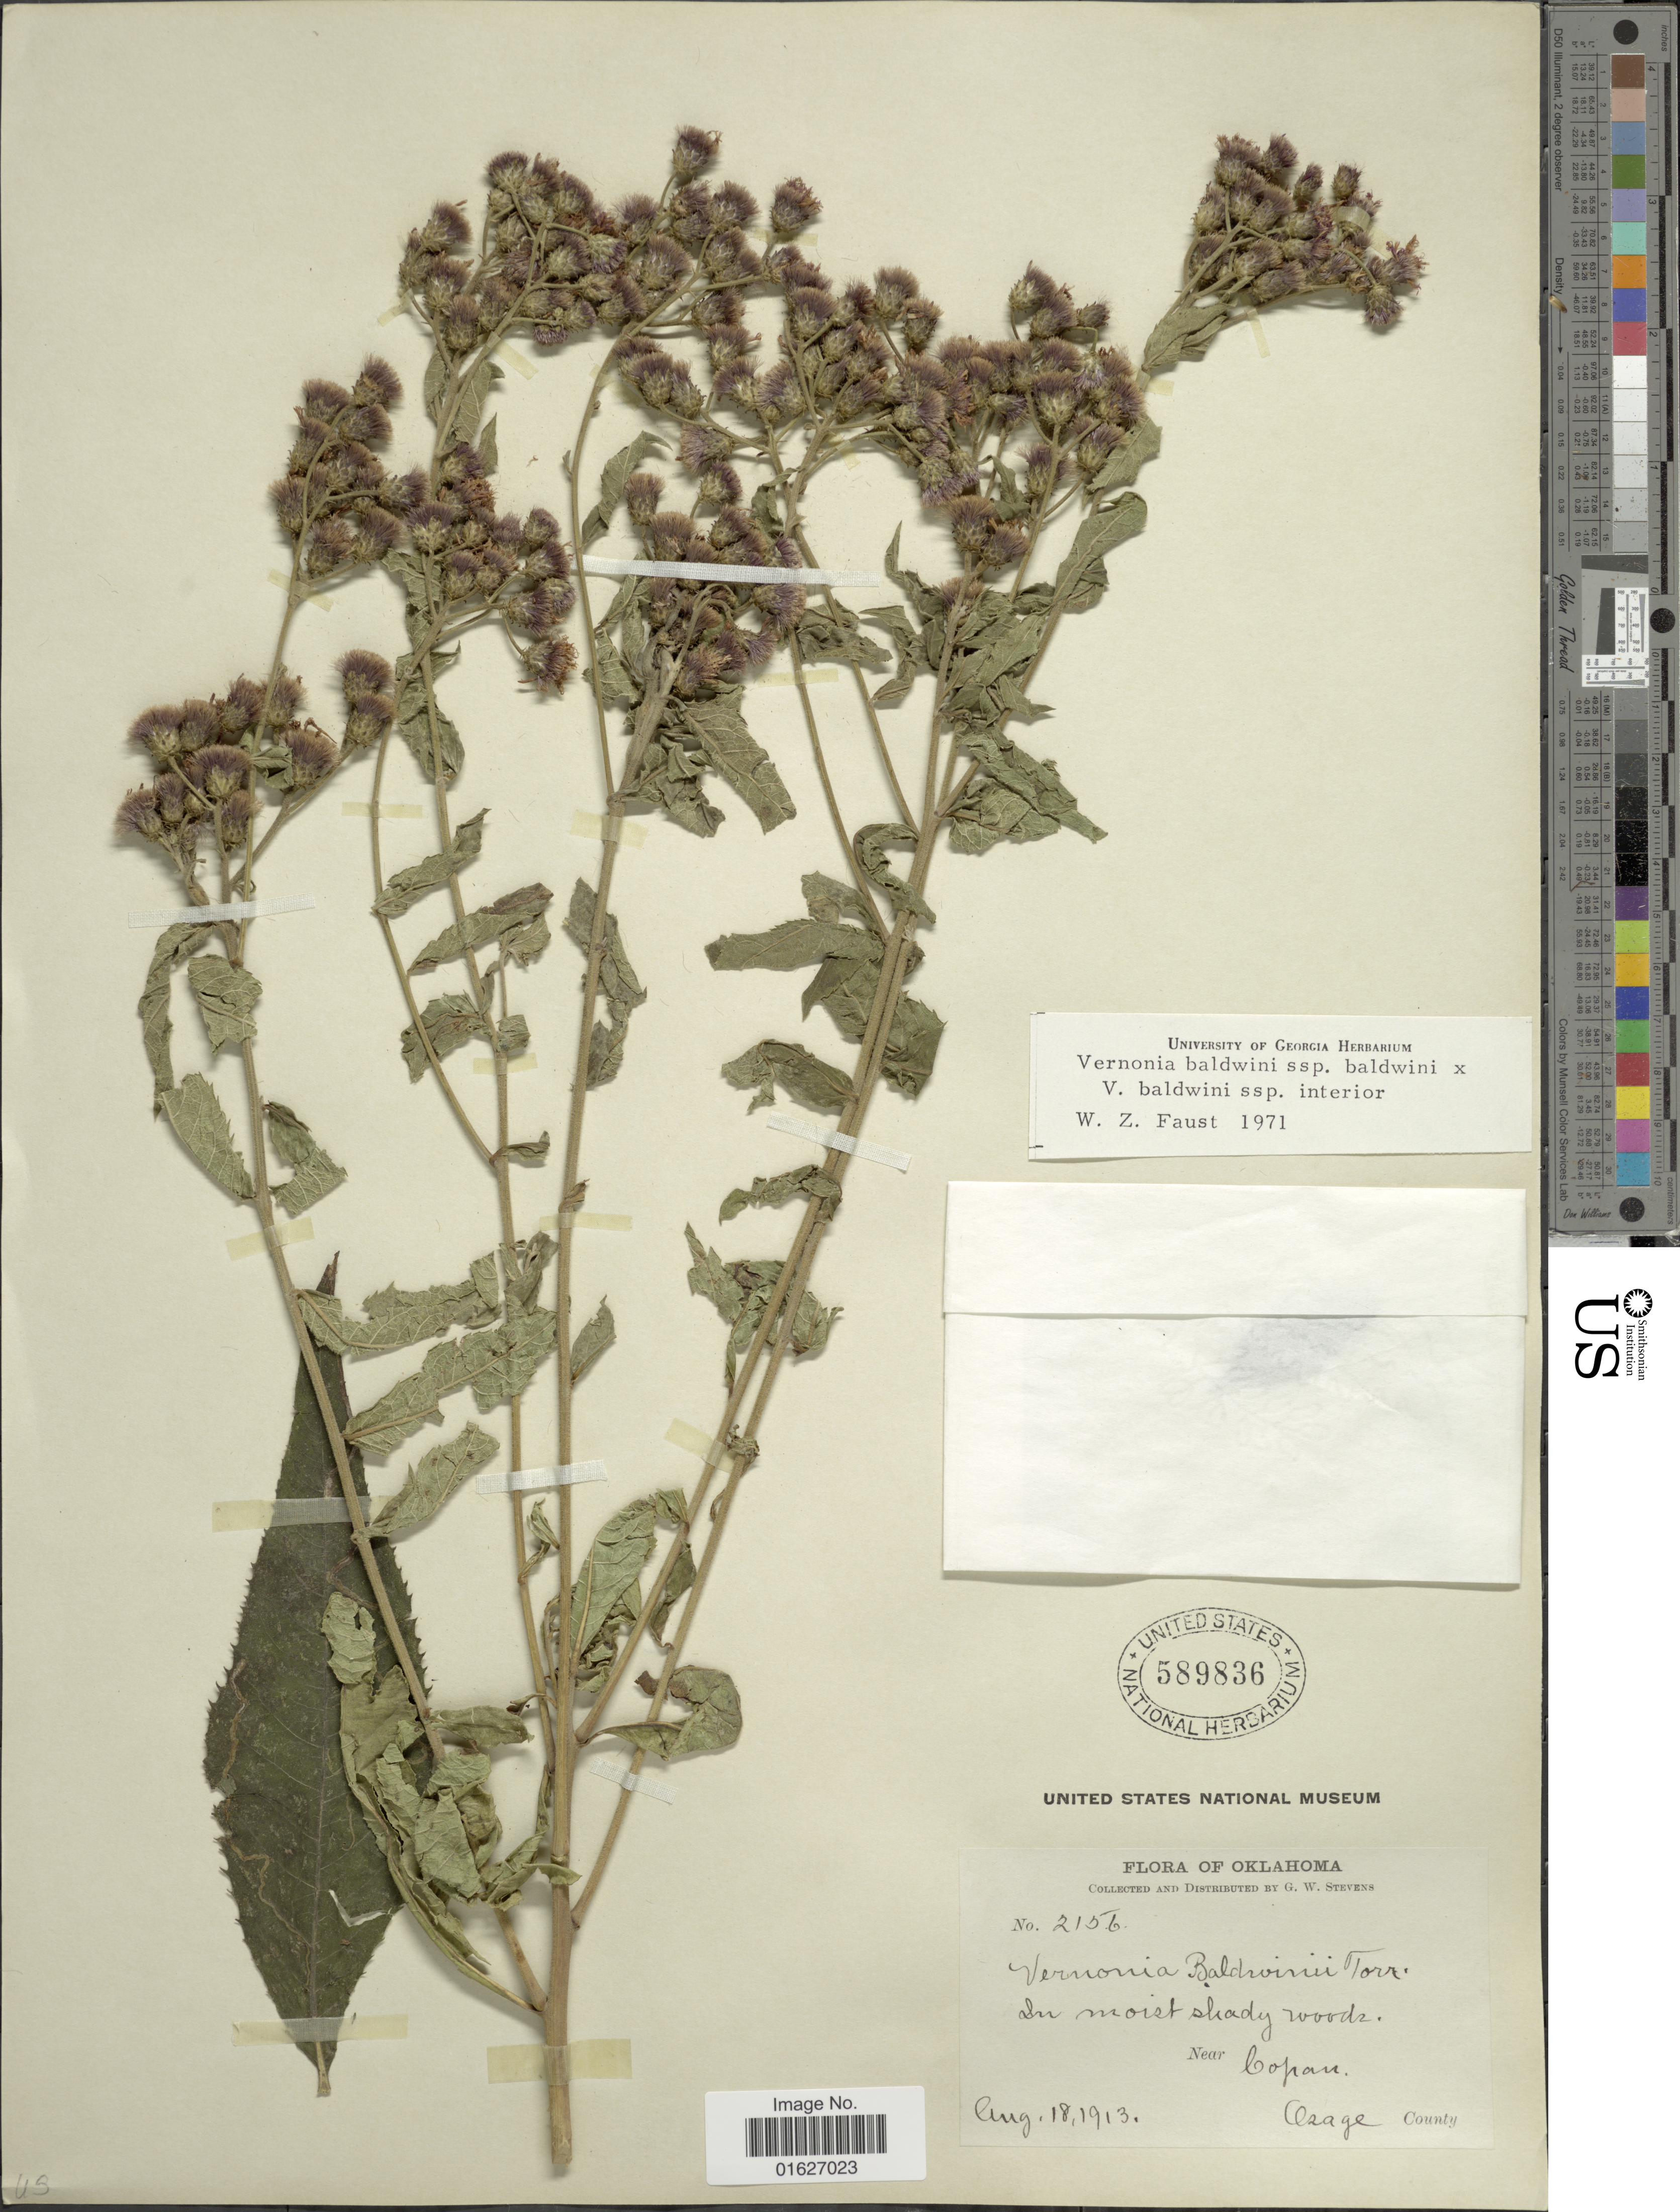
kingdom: Plantae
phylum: Tracheophyta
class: Magnoliopsida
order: Asterales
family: Asteraceae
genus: Vernonia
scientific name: Vernonia baldwinii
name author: Torr.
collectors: G. W. Stevens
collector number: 2156*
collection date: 1913-08-18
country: United States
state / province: Oklahoma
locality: Near Copan, Osage County.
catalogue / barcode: US 589836